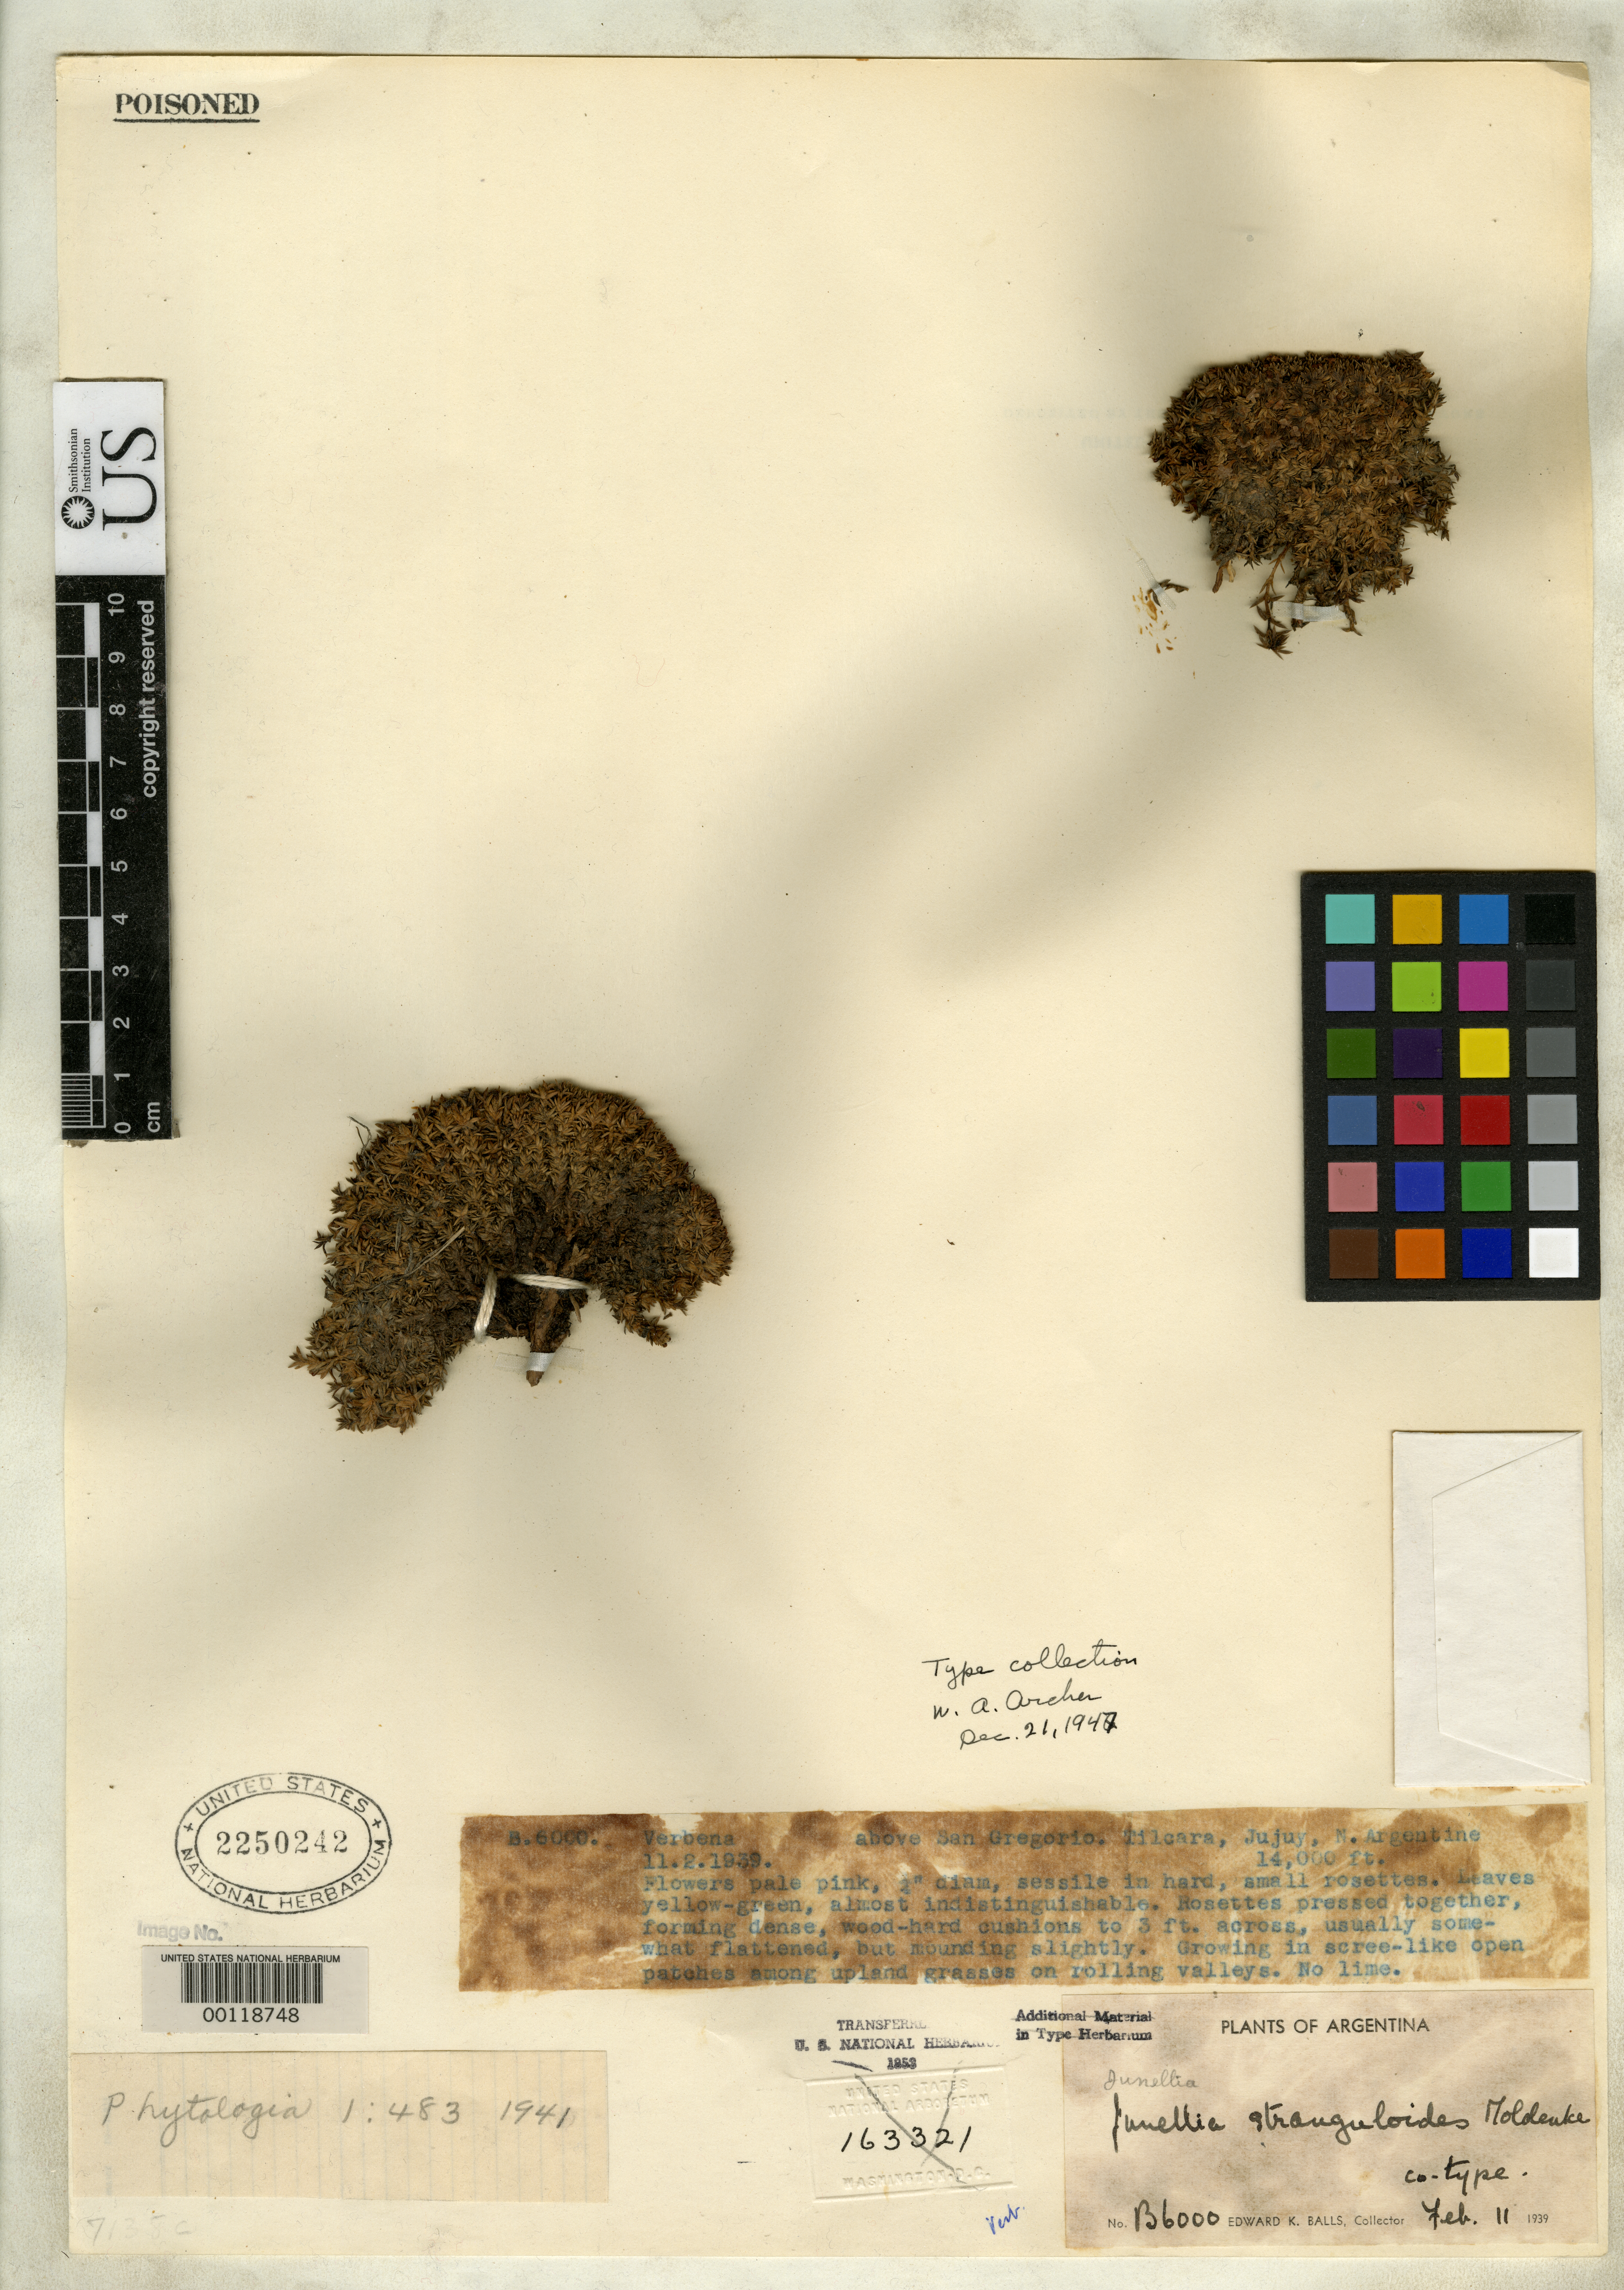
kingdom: Plantae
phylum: Tracheophyta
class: Magnoliopsida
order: Lamiales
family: Verbenaceae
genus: Junellia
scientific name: Junellia straguloides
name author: Moldenke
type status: Isotype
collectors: E. K. Balls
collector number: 6000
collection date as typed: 11 Feb 1939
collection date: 1939-02-11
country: Argentina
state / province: Jujuy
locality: Above San Gregorio. Tilicara, Jujuy.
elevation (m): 4267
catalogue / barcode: US 2250242